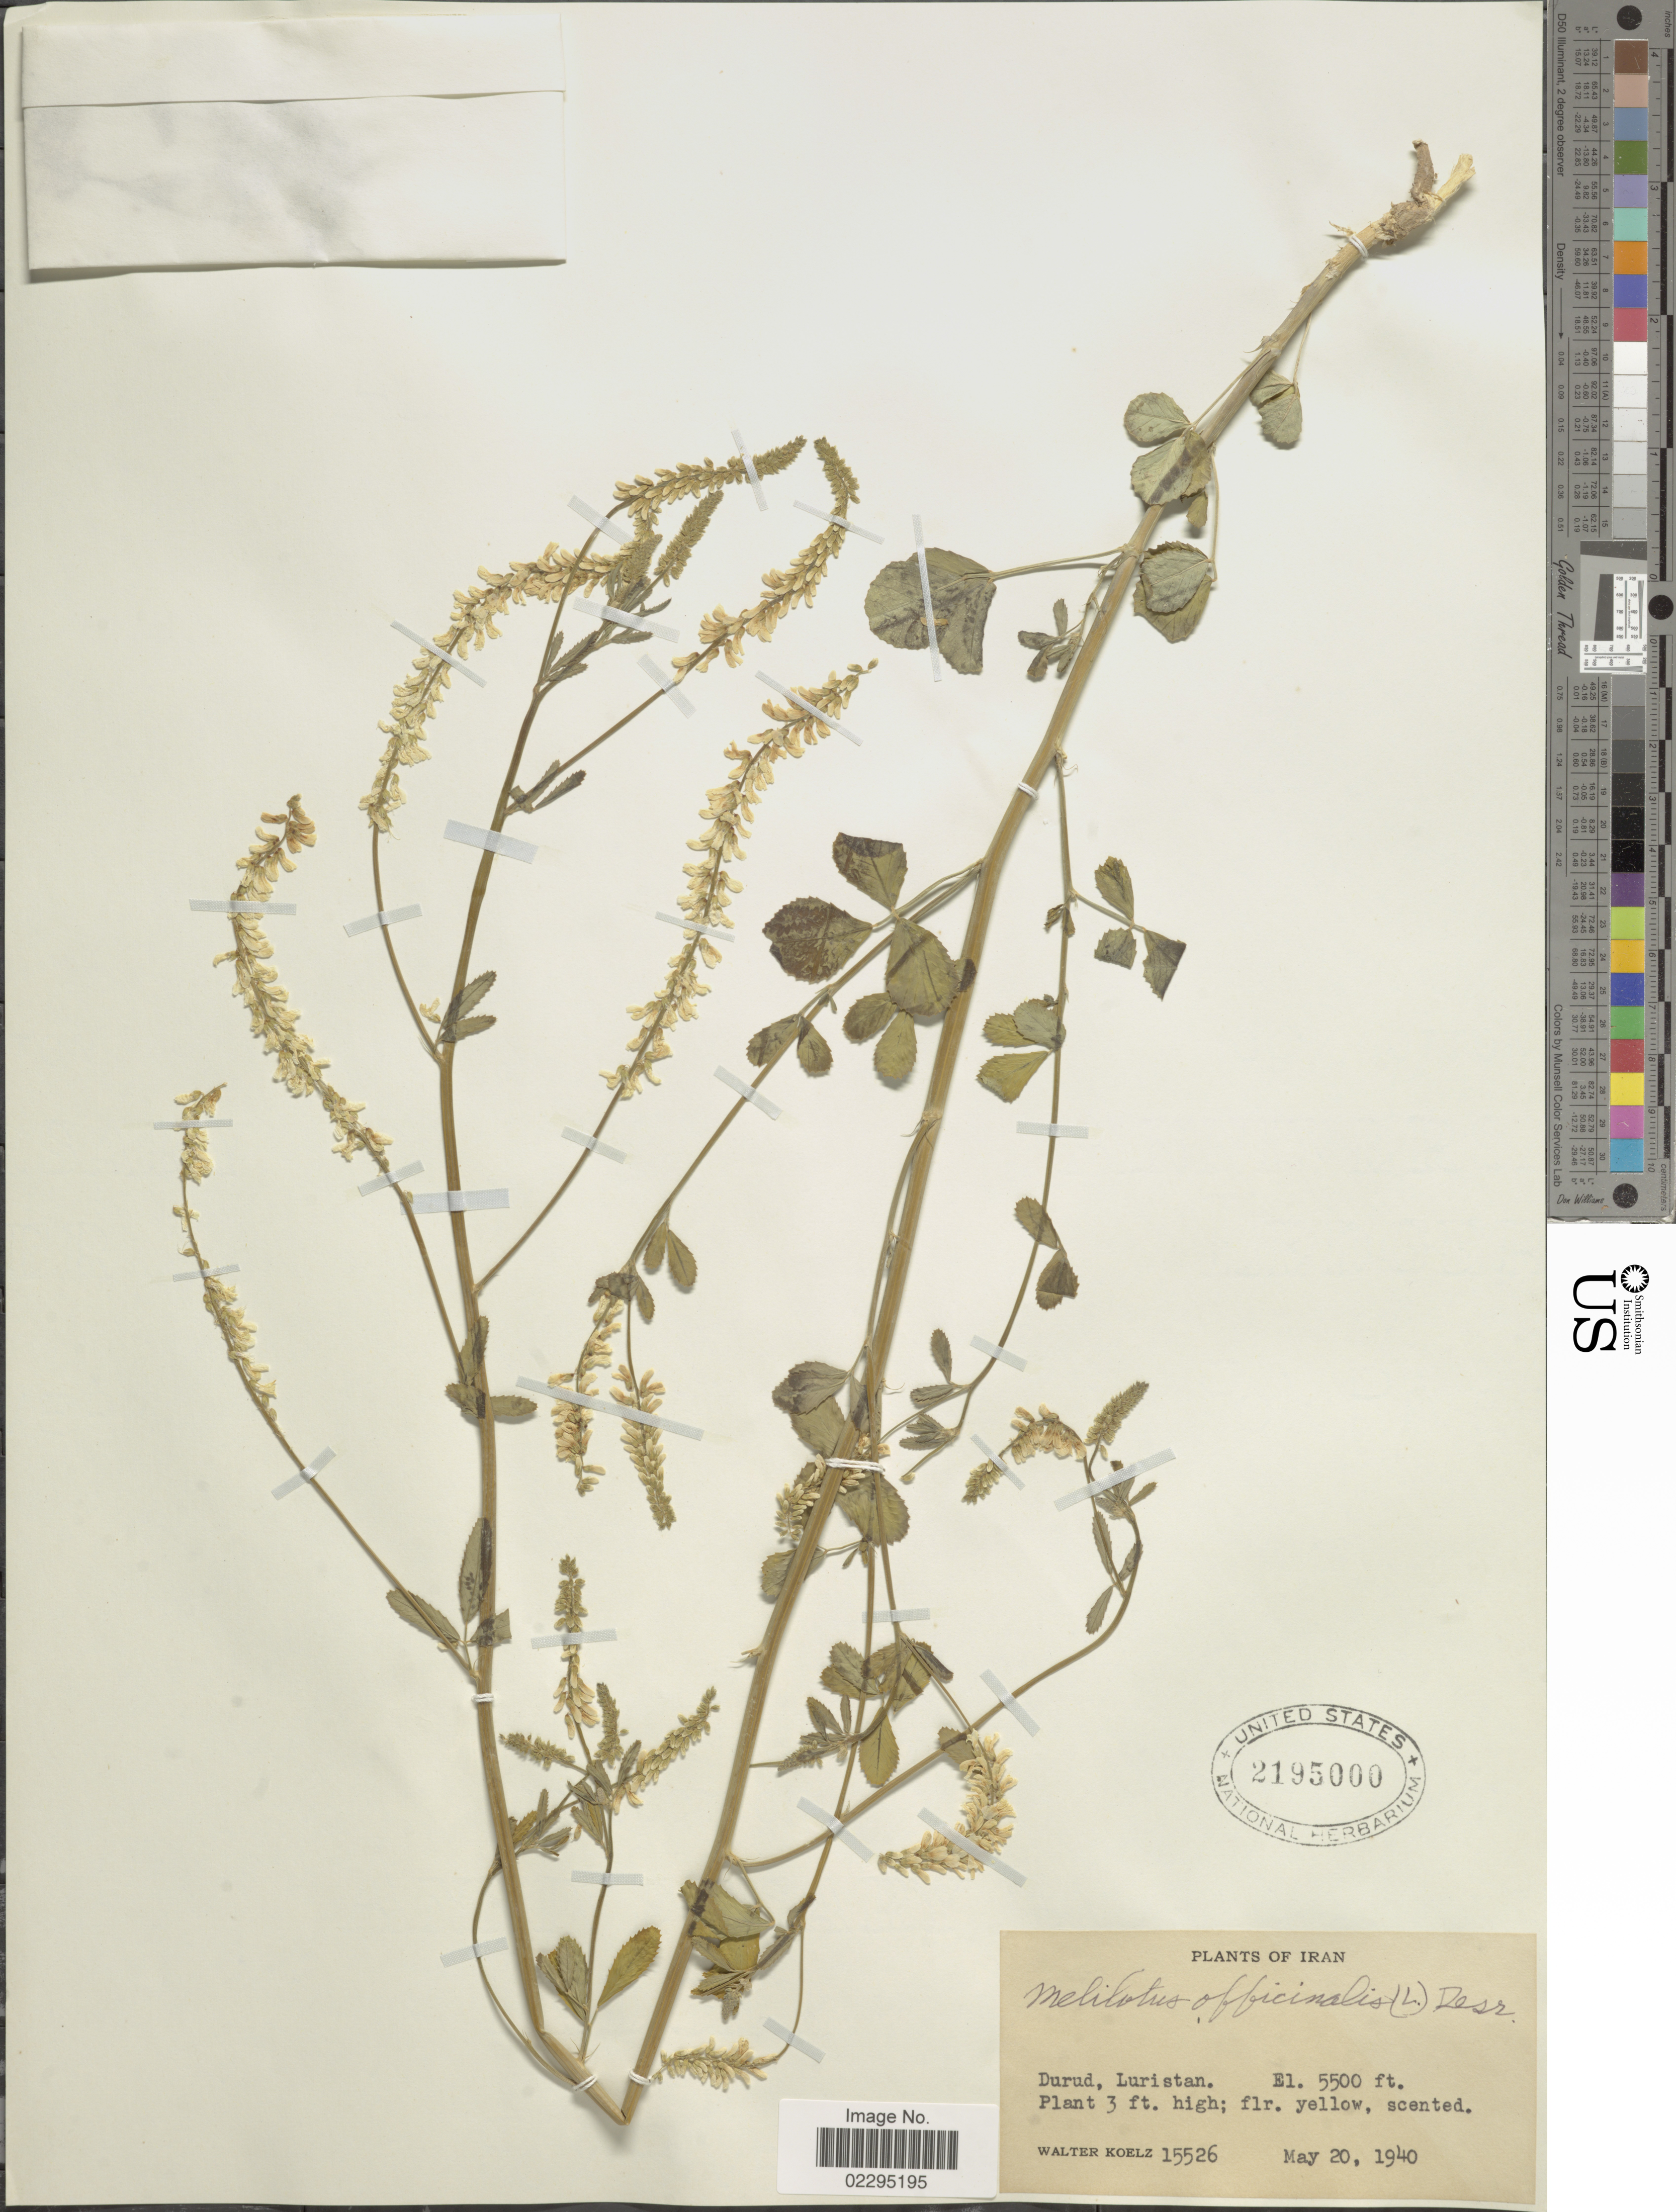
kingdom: Plantae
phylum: Tracheophyta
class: Magnoliopsida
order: Fabales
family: Fabaceae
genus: Melilotus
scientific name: Melilotus officinalis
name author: (L.) Lam.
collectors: W. N. Koelz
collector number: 15526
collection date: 1940-05-20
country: Iran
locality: Iran, Durud, Luristan.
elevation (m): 1676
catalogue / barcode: US 2195000